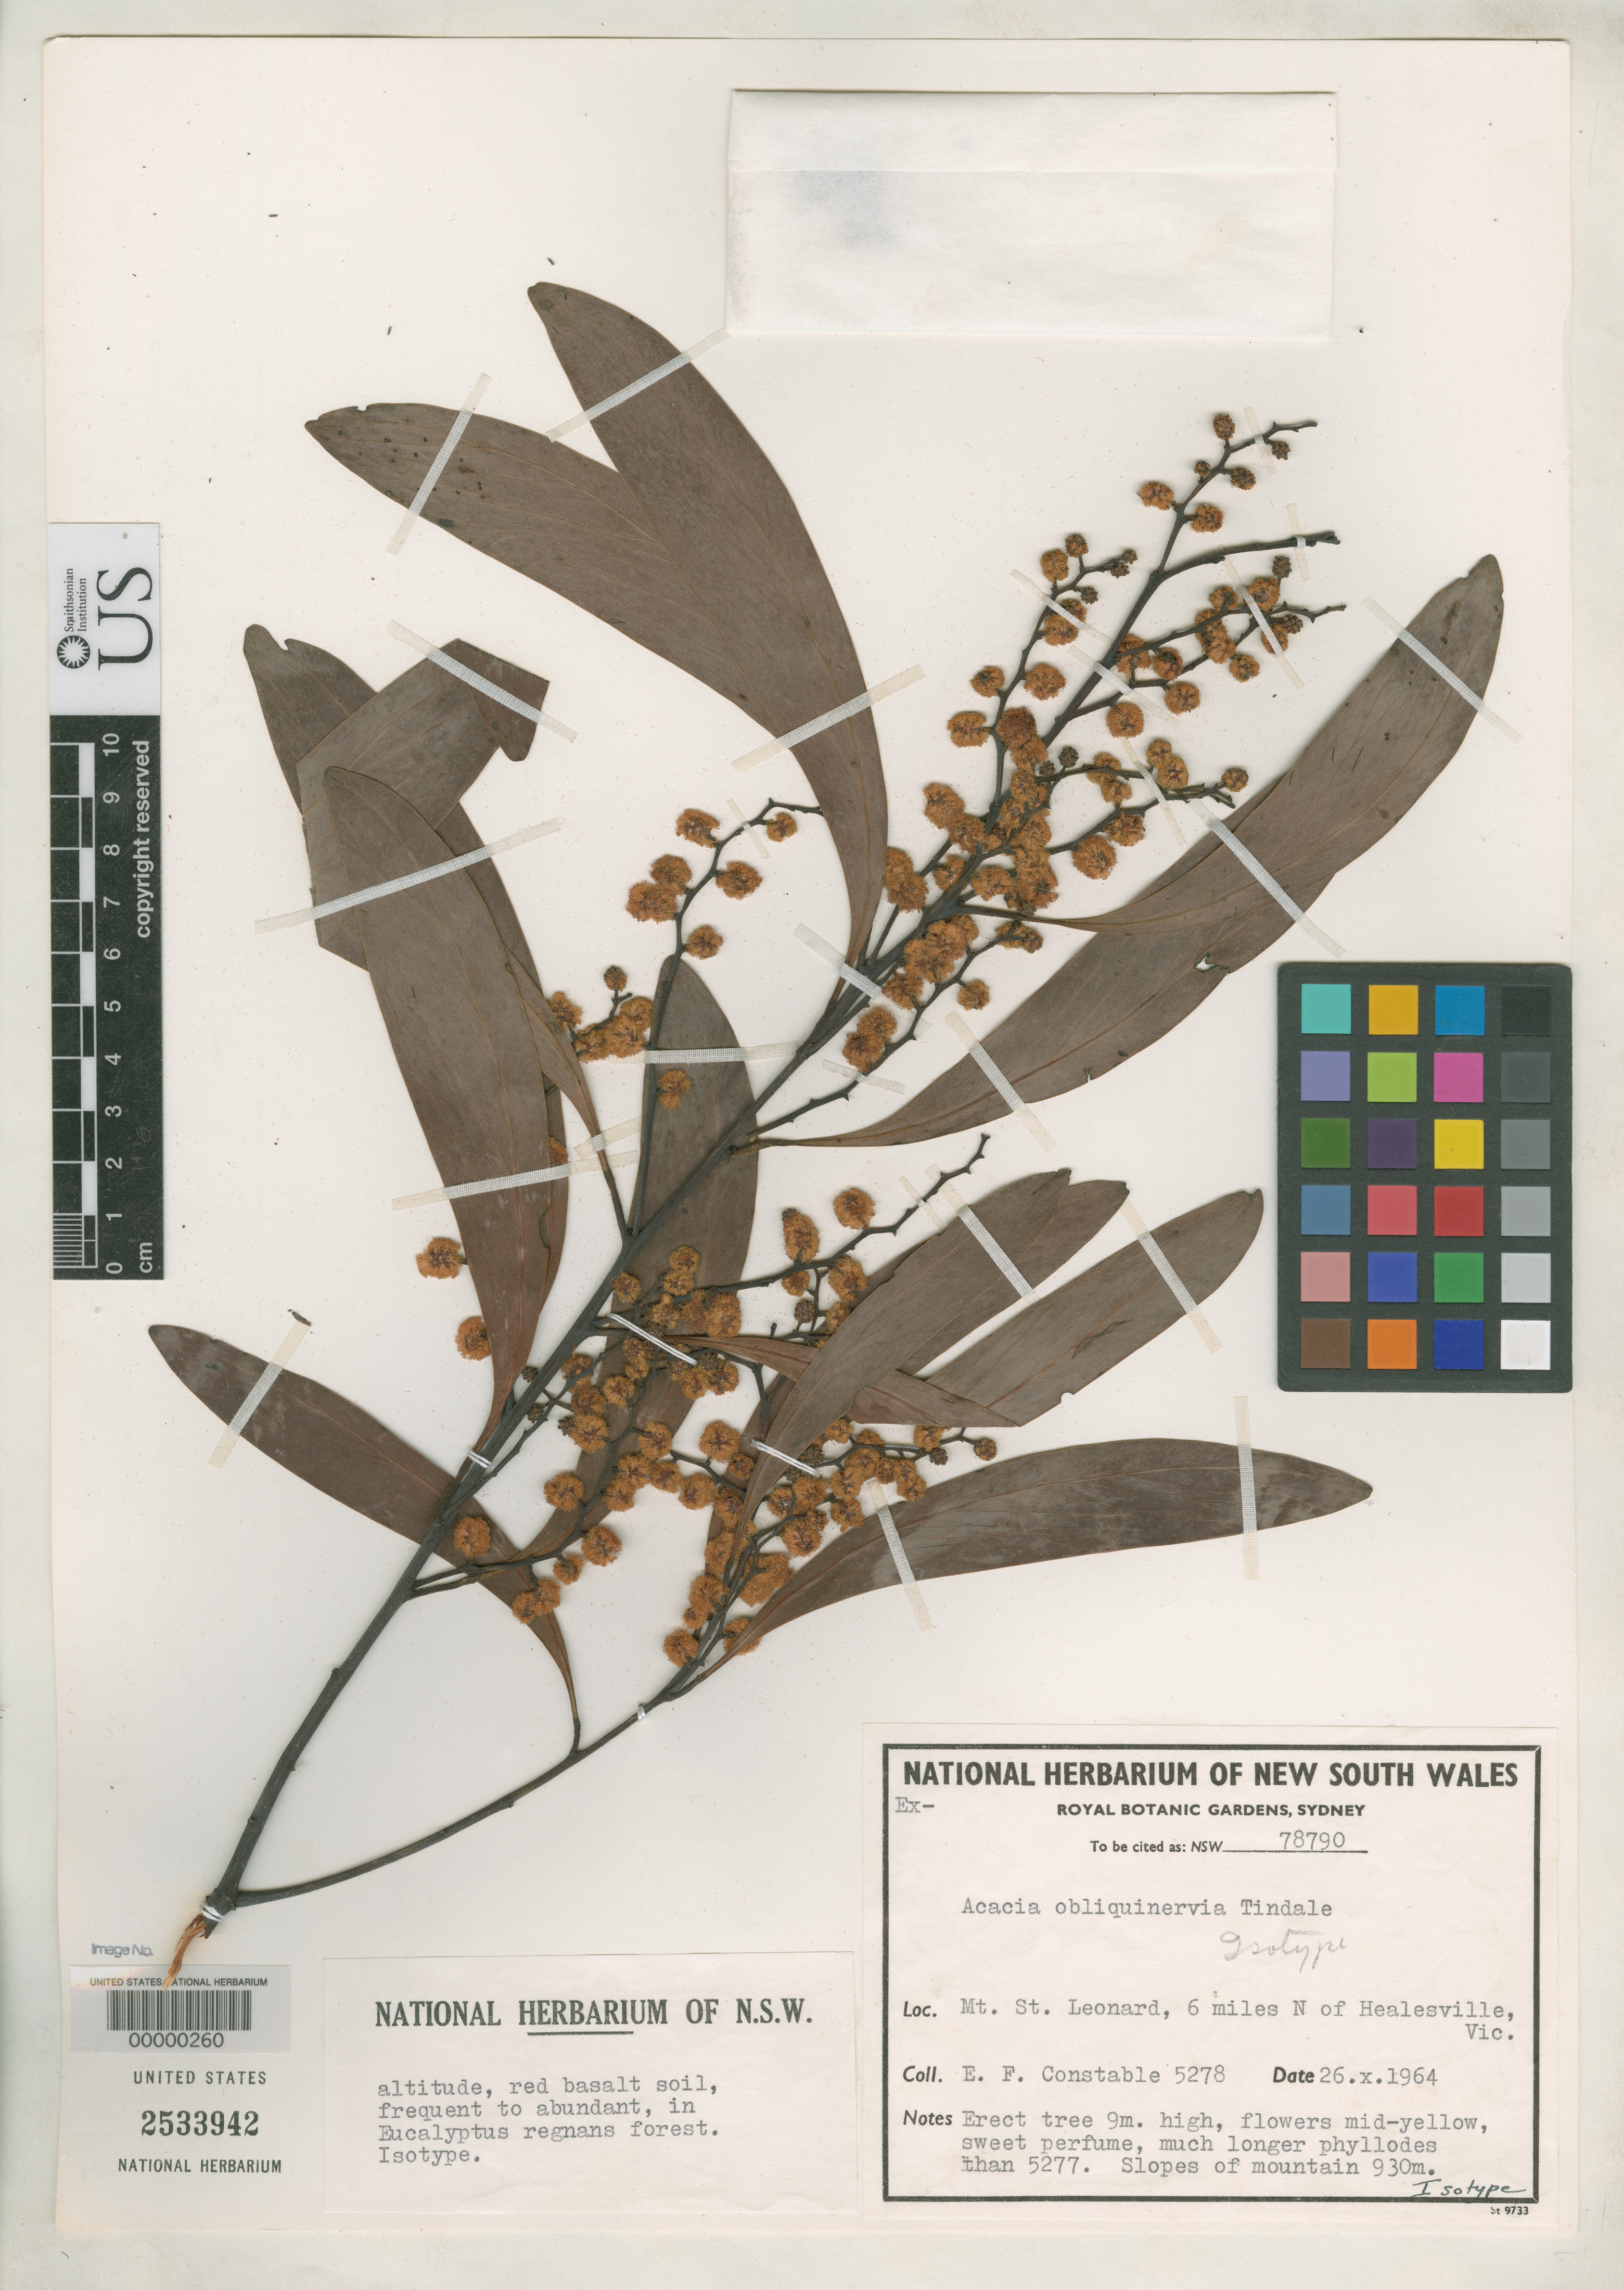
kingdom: Plantae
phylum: Tracheophyta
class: Magnoliopsida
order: Fabales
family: Fabaceae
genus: Acacia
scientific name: Acacia obliquinervia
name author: Tindale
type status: Isotype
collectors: E. F. Constable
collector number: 5278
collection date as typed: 26 Oct 1964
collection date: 1964-10-26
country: Australia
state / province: Victoria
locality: Mt. St. Leonard, 6 mi. north of Helaesville.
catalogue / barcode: US 2533942